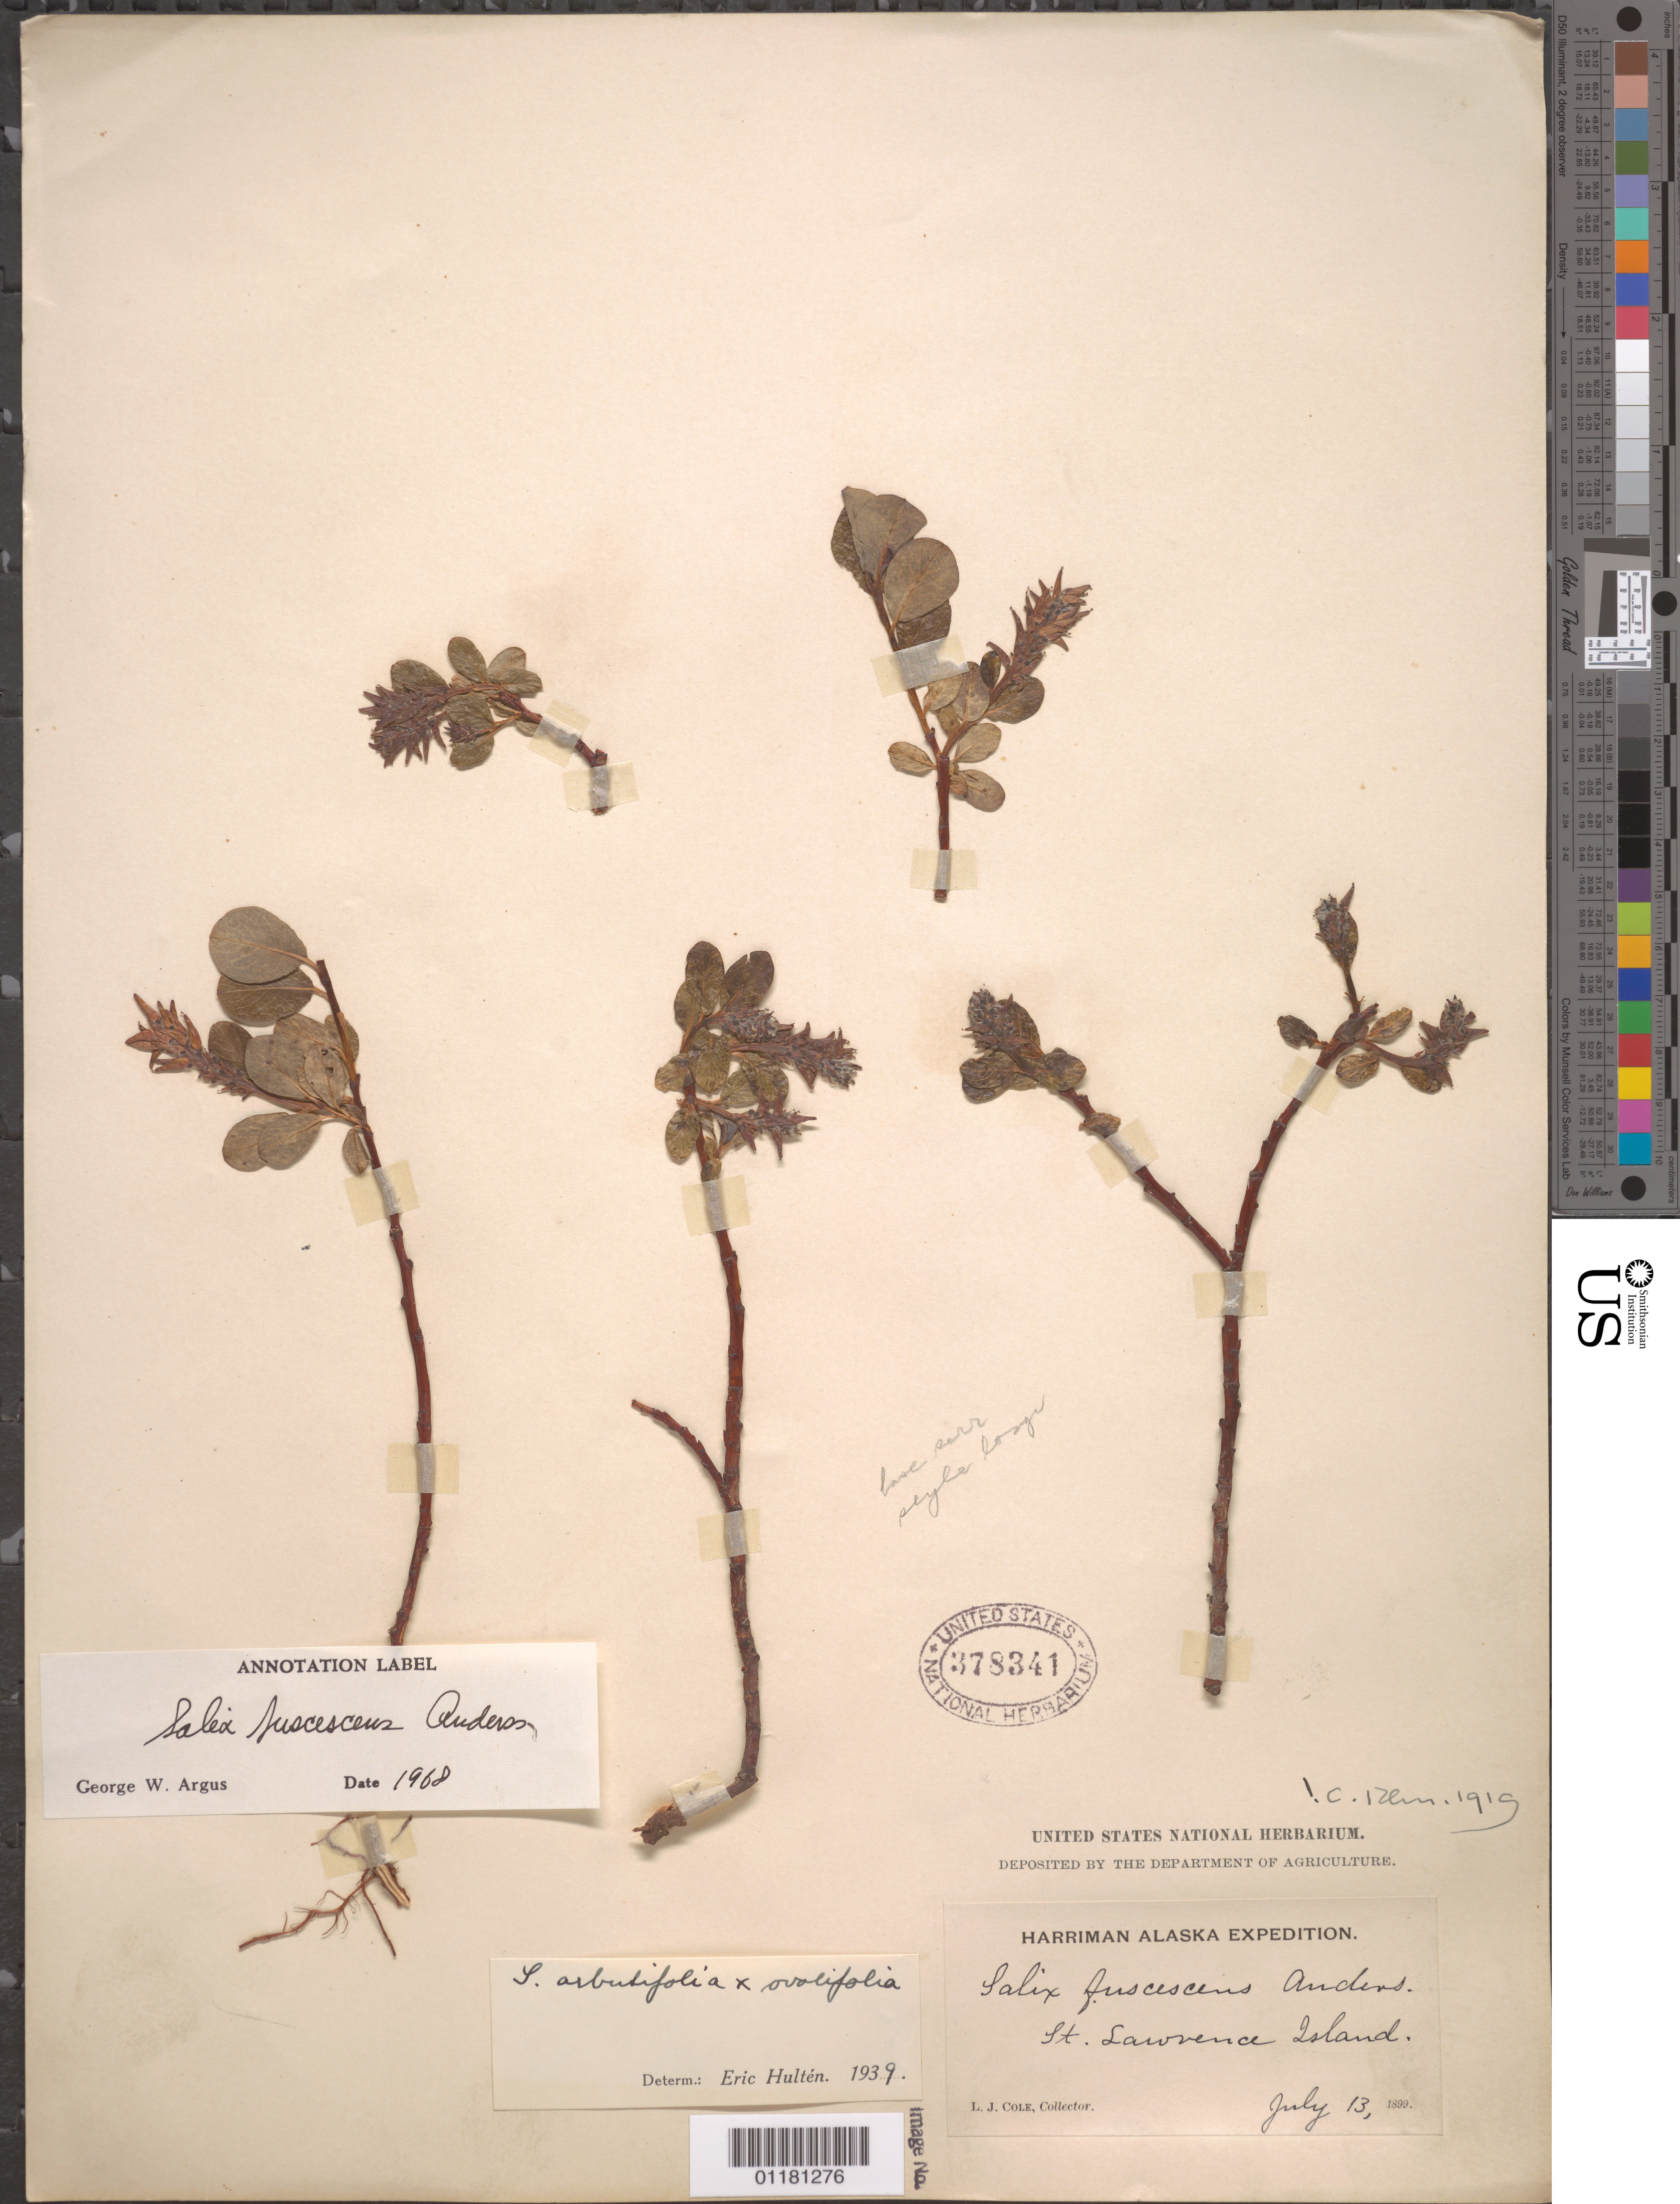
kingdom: Plantae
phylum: Tracheophyta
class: Magnoliopsida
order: Malpighiales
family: Salicaceae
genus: Salix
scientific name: Salix fuscescens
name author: Andersson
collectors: L. Cole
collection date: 1899-07-13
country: United States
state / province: Alaska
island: St. Lawrence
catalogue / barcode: US 378341